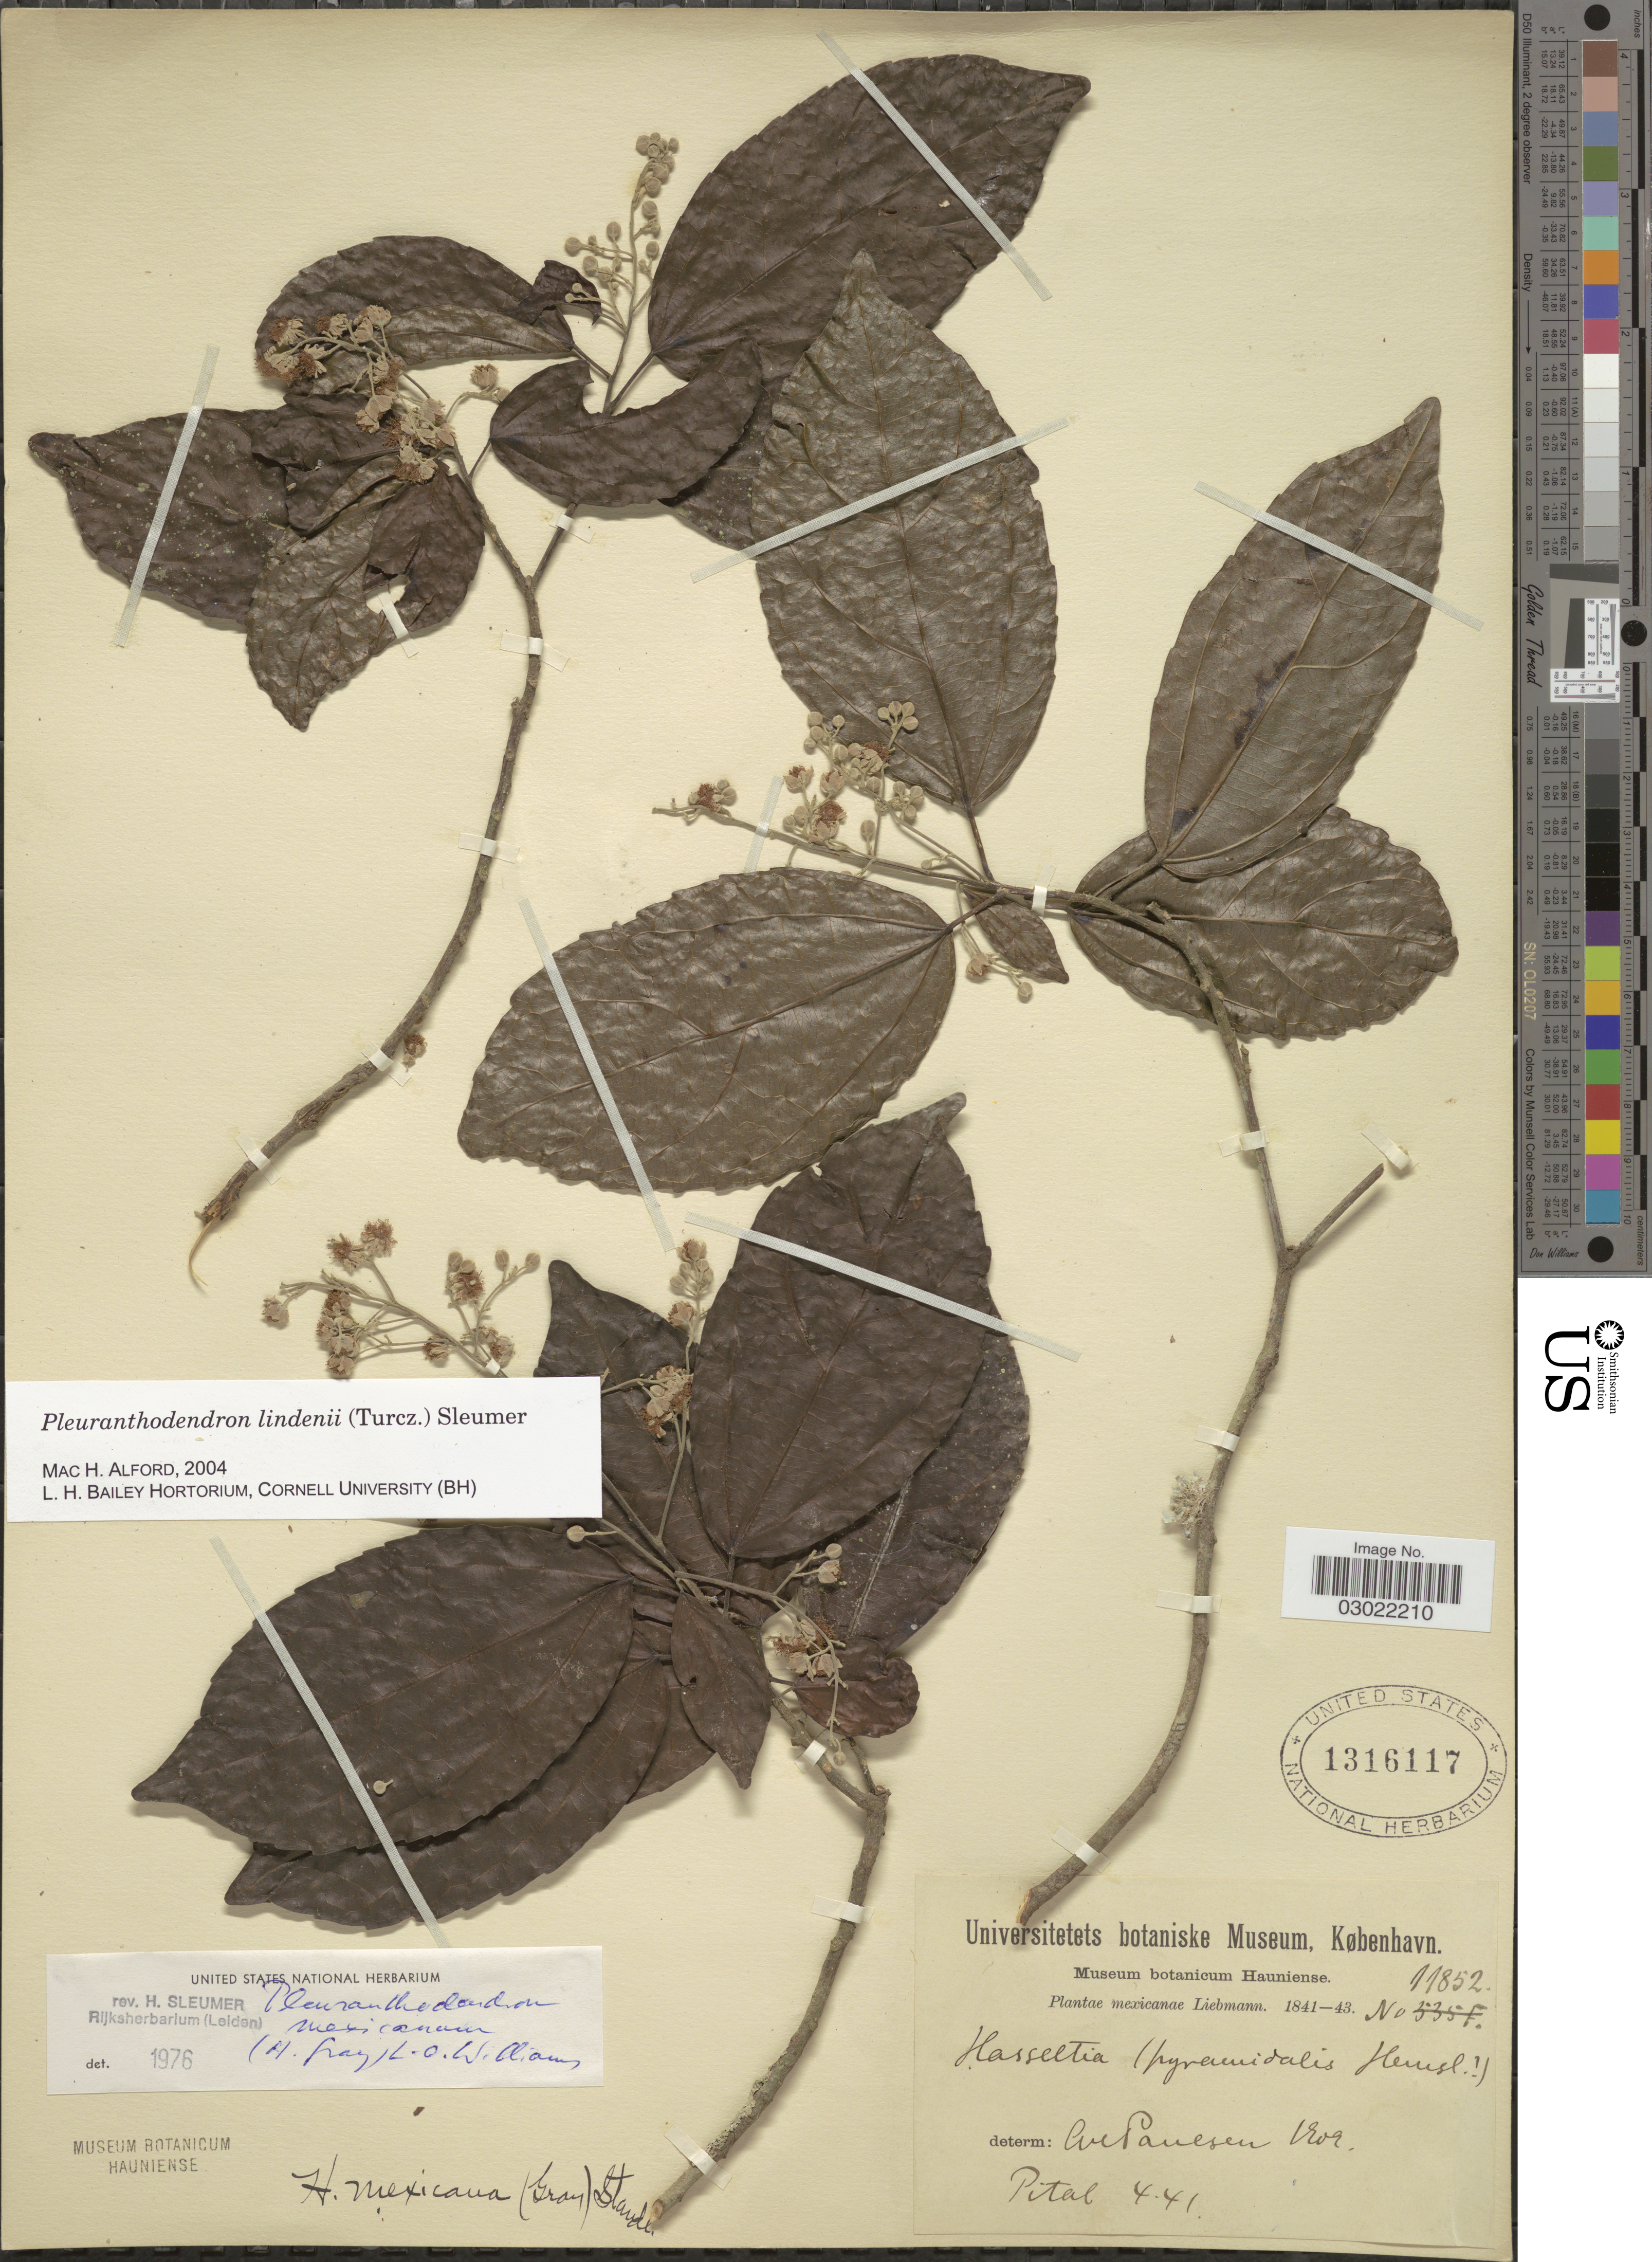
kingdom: Plantae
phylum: Tracheophyta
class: Magnoliopsida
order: Malpighiales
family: Salicaceae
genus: Pleuranthodendron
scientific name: Pleuranthodendron lindenii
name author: (Turcz.) Sleumer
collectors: Liebmann, --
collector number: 11852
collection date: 1841-04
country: Mexico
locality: Mexicanae. Pital.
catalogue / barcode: US 1316117